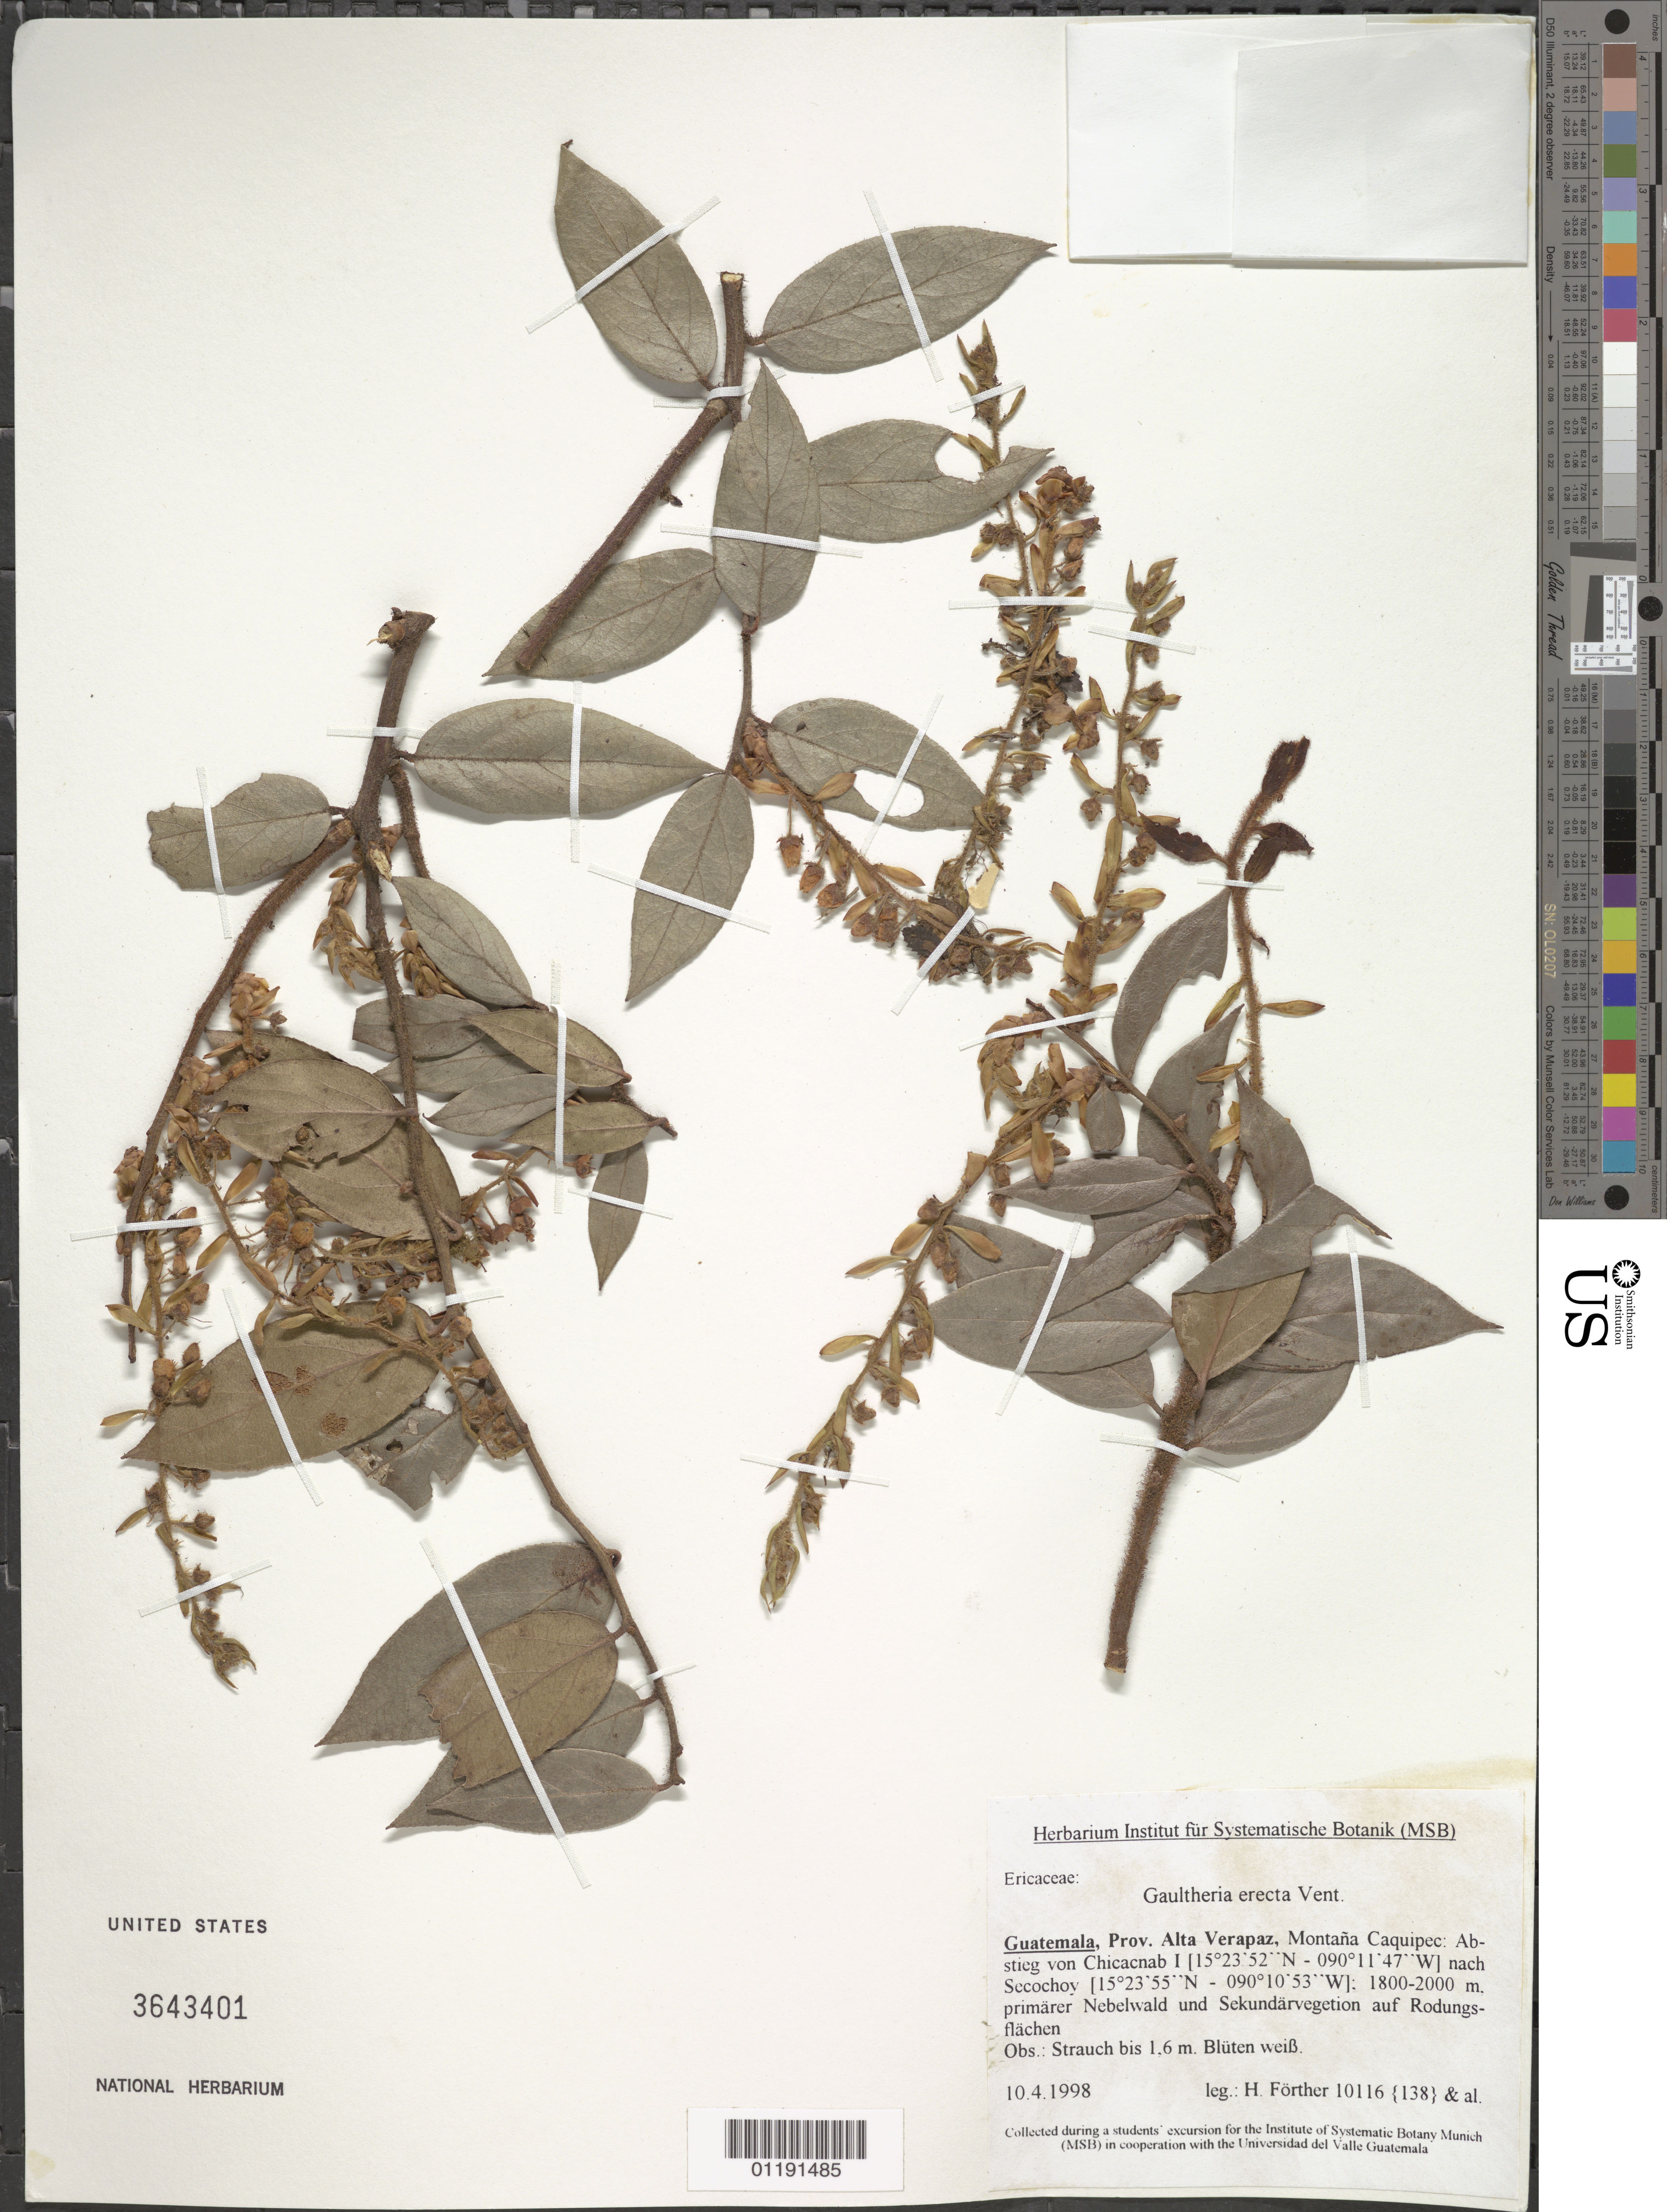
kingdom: Plantae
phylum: Tracheophyta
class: Magnoliopsida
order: Ericales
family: Ericaceae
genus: Gaultheria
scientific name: Gaultheria erecta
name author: Vent.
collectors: H. Fôrther et al.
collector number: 10116 {138}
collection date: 1998-04-10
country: Guatemala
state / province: Alta Verapaz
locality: Montaña Caquipec: descent of Chicacnab to Secochoy.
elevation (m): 1800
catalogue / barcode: US 3643401